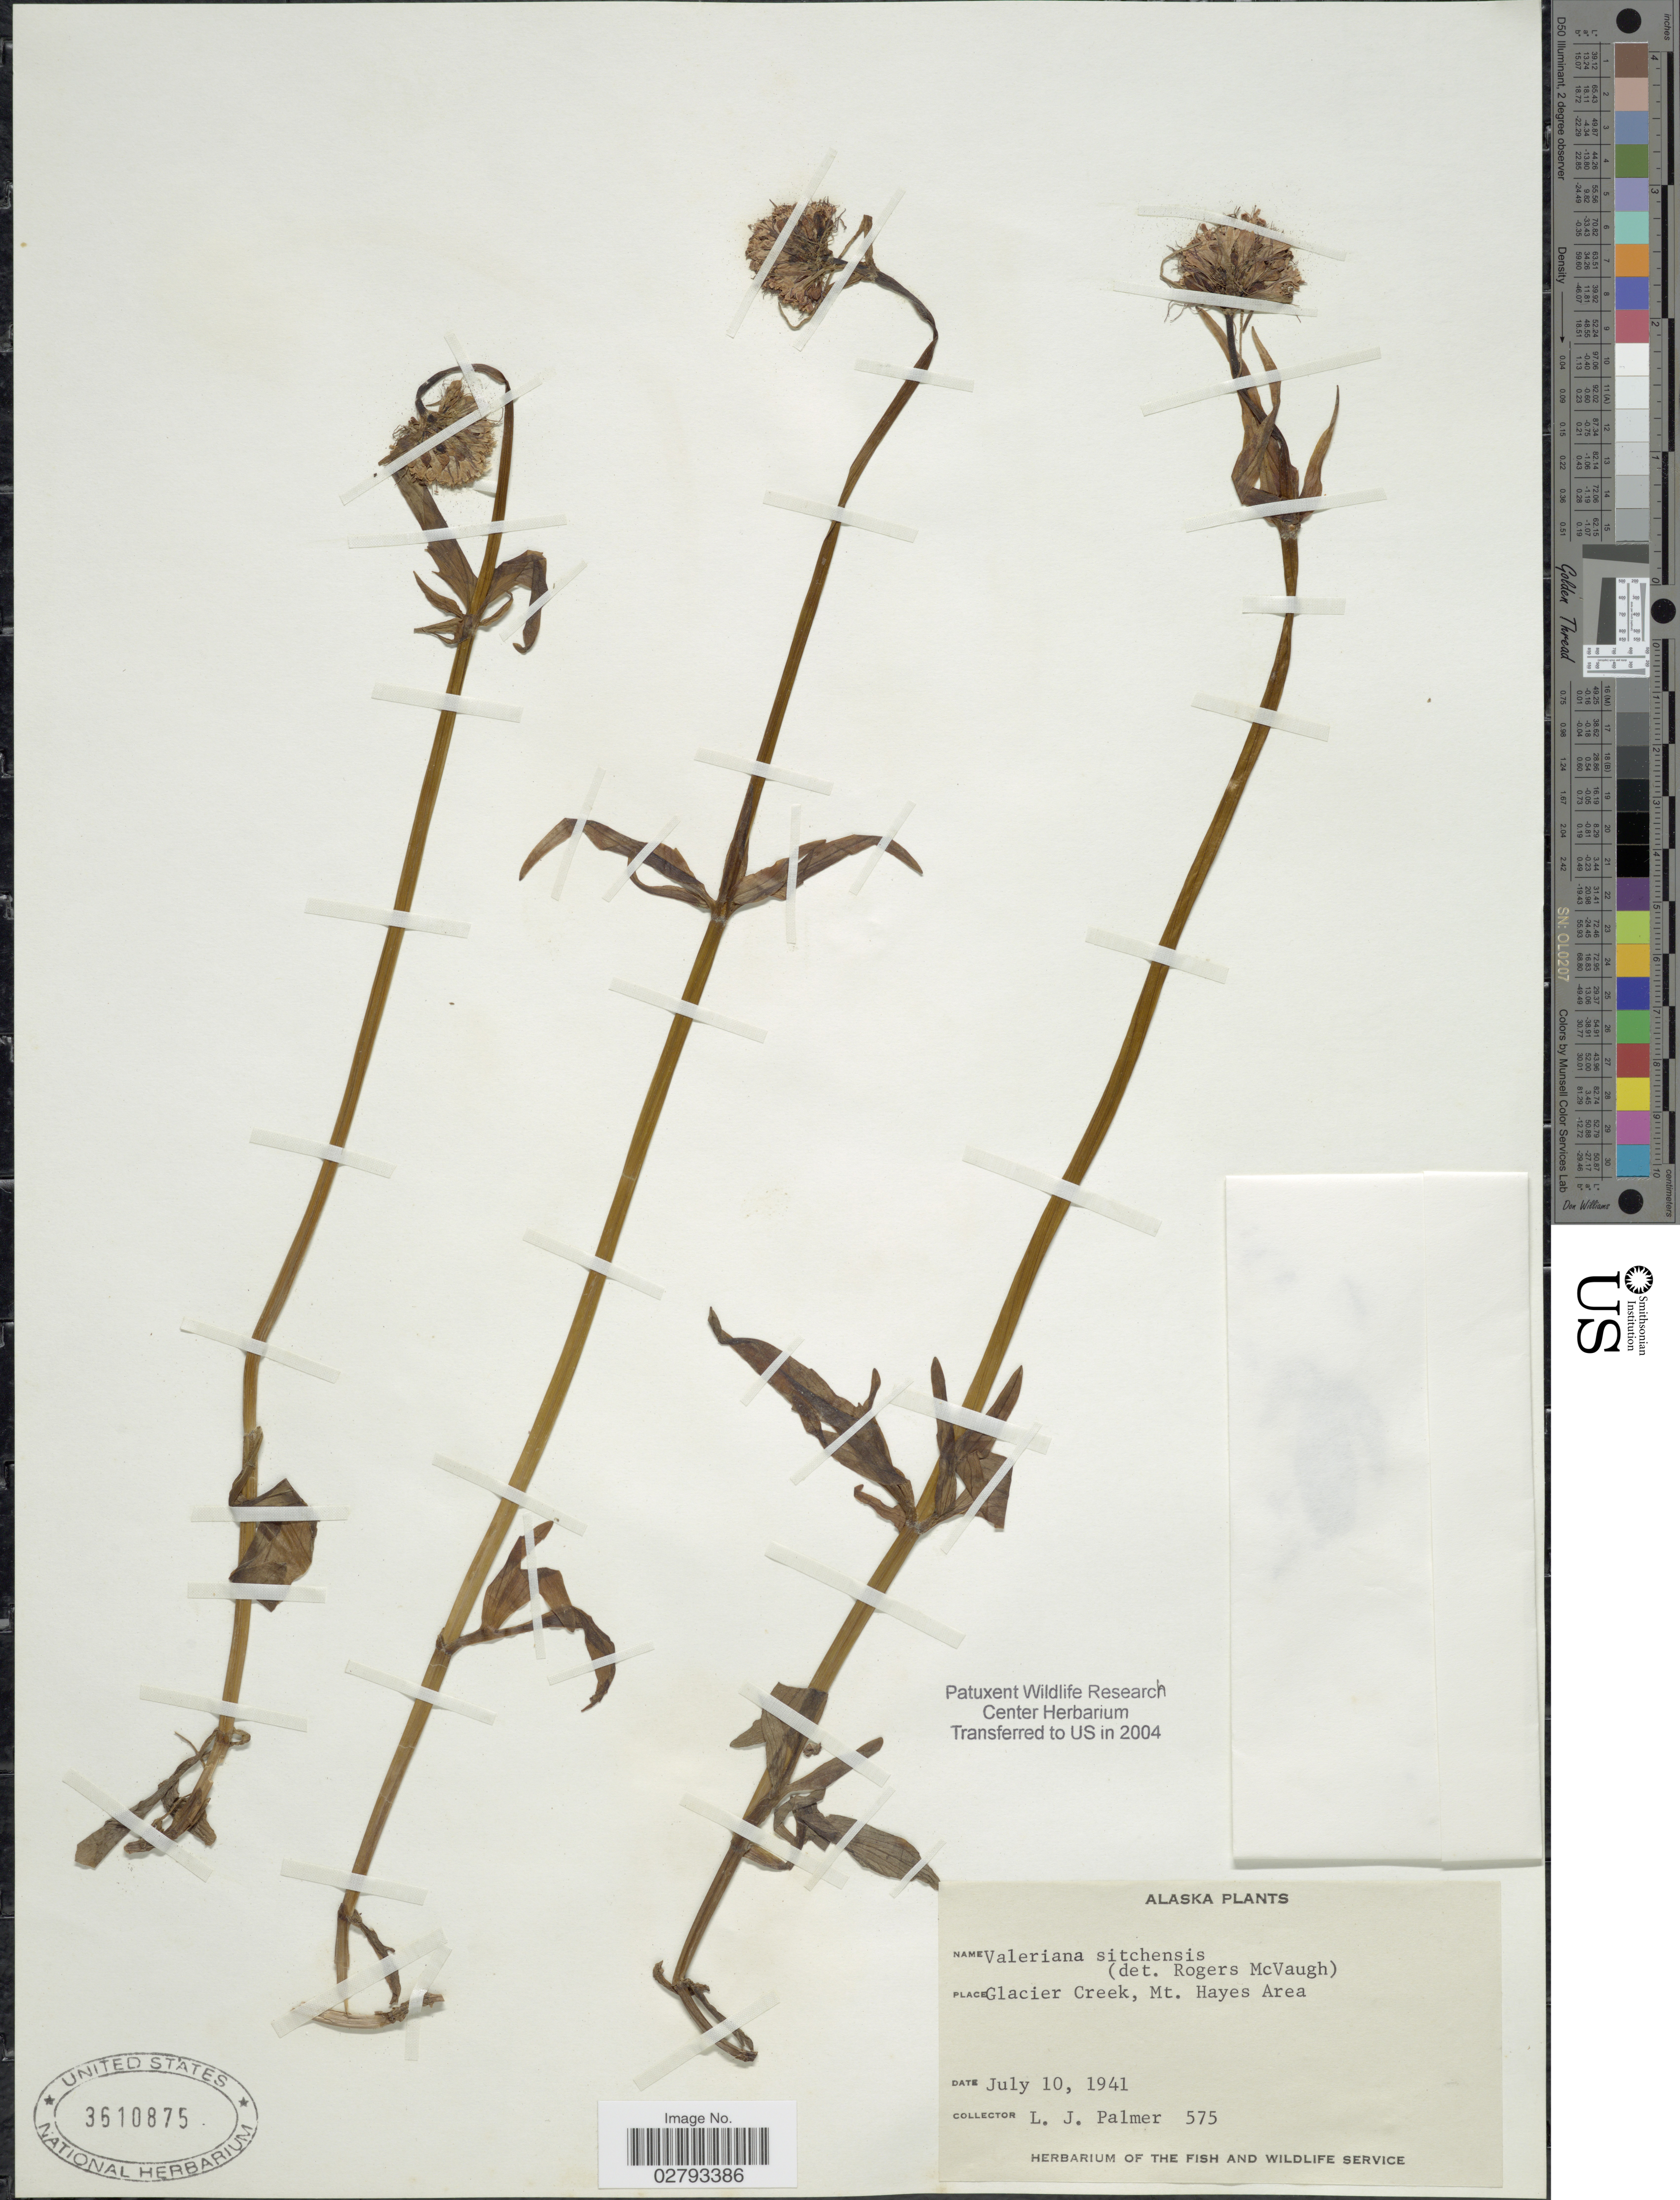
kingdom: Plantae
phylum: Tracheophyta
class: Magnoliopsida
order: Dipsacales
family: Caprifoliaceae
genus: Valeriana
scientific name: Valeriana sitchensis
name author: Bong.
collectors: L. J. Palmer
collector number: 575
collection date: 1941-07-10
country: United States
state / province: Alaska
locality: Glacier Creek, Mt. Hayes Area.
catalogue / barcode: US 3610875